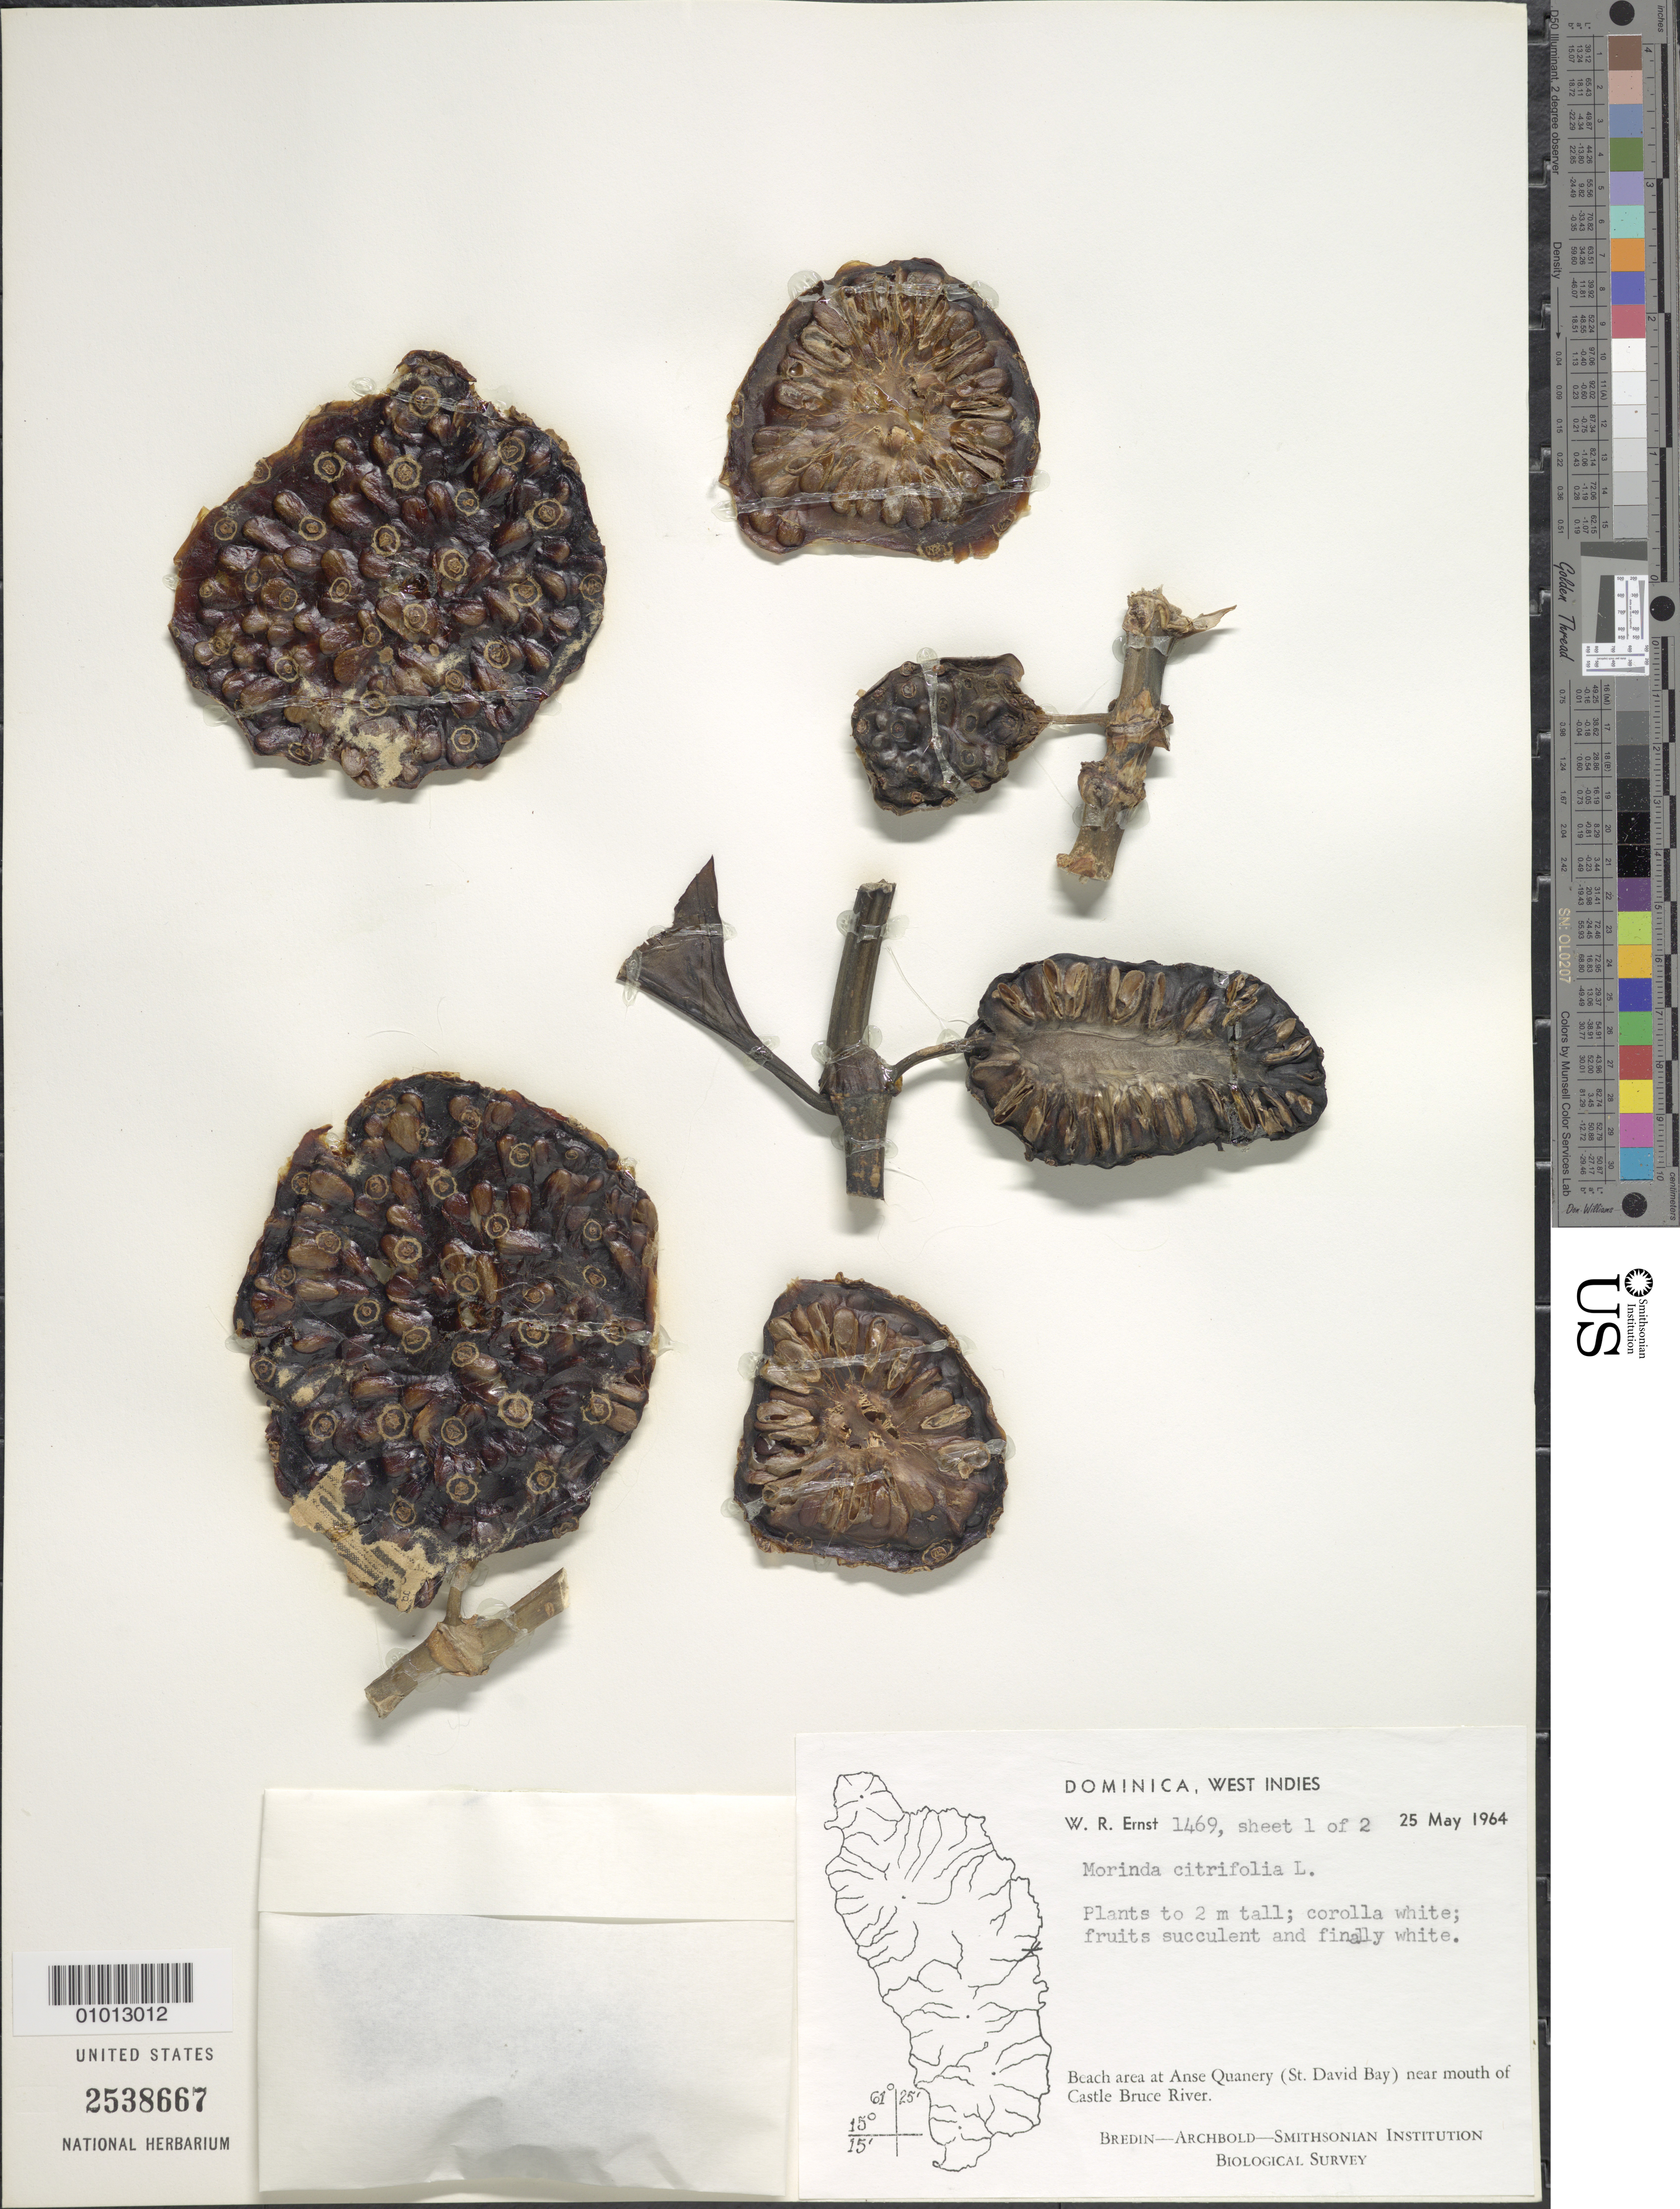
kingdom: Plantae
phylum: Tracheophyta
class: Magnoliopsida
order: Gentianales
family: Rubiaceae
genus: Morinda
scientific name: Morinda citrifolia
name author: L.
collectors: W. R. Ernst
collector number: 1469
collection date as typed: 25 May 1964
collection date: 1964-05-25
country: Dominica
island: Dominica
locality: Anse Quanery (St. David Bay) near mouth of Castle Bruce River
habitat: Beach area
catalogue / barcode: US 2538667